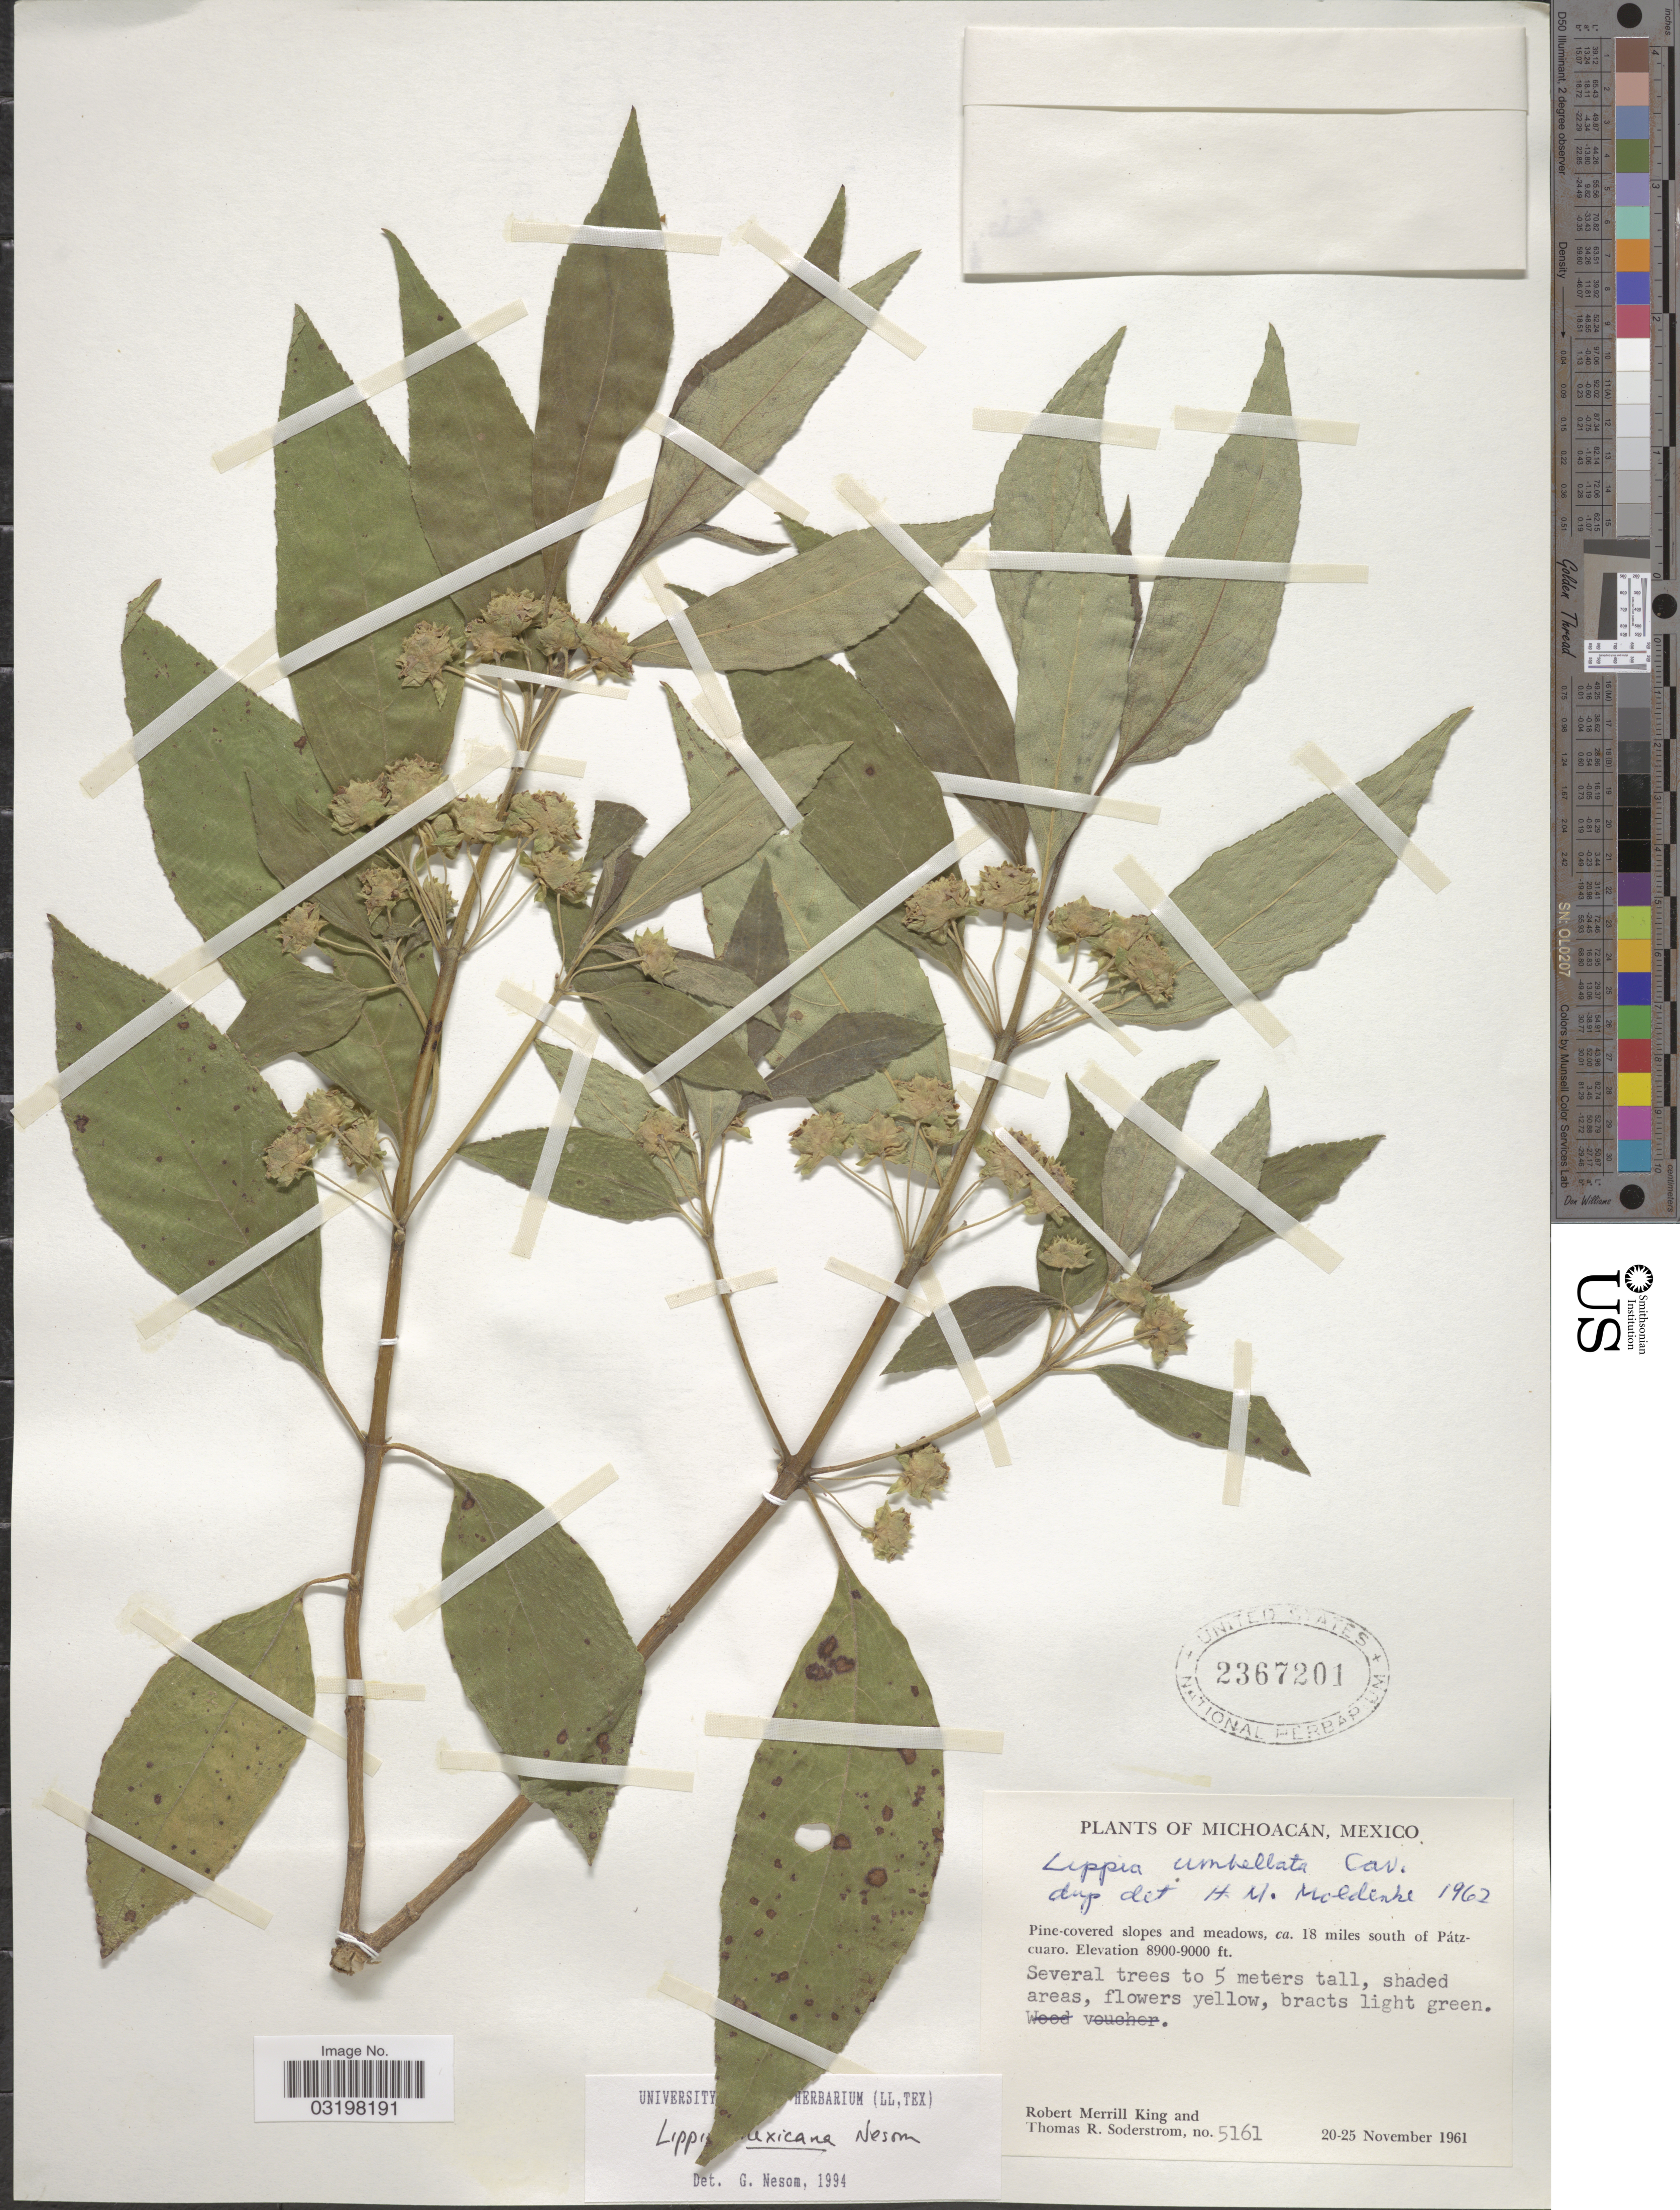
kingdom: Plantae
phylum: Tracheophyta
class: Magnoliopsida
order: Lamiales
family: Verbenaceae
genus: Lippia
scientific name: Lippia mexicana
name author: G.L. Nesom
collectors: R. M. King & T. R. Soderstrom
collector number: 5161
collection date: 1961-11-20/1961-11-25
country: Mexico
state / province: Michoacán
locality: Ca. 18 miles south of Pátzcuaro.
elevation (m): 2713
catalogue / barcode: US 2367201